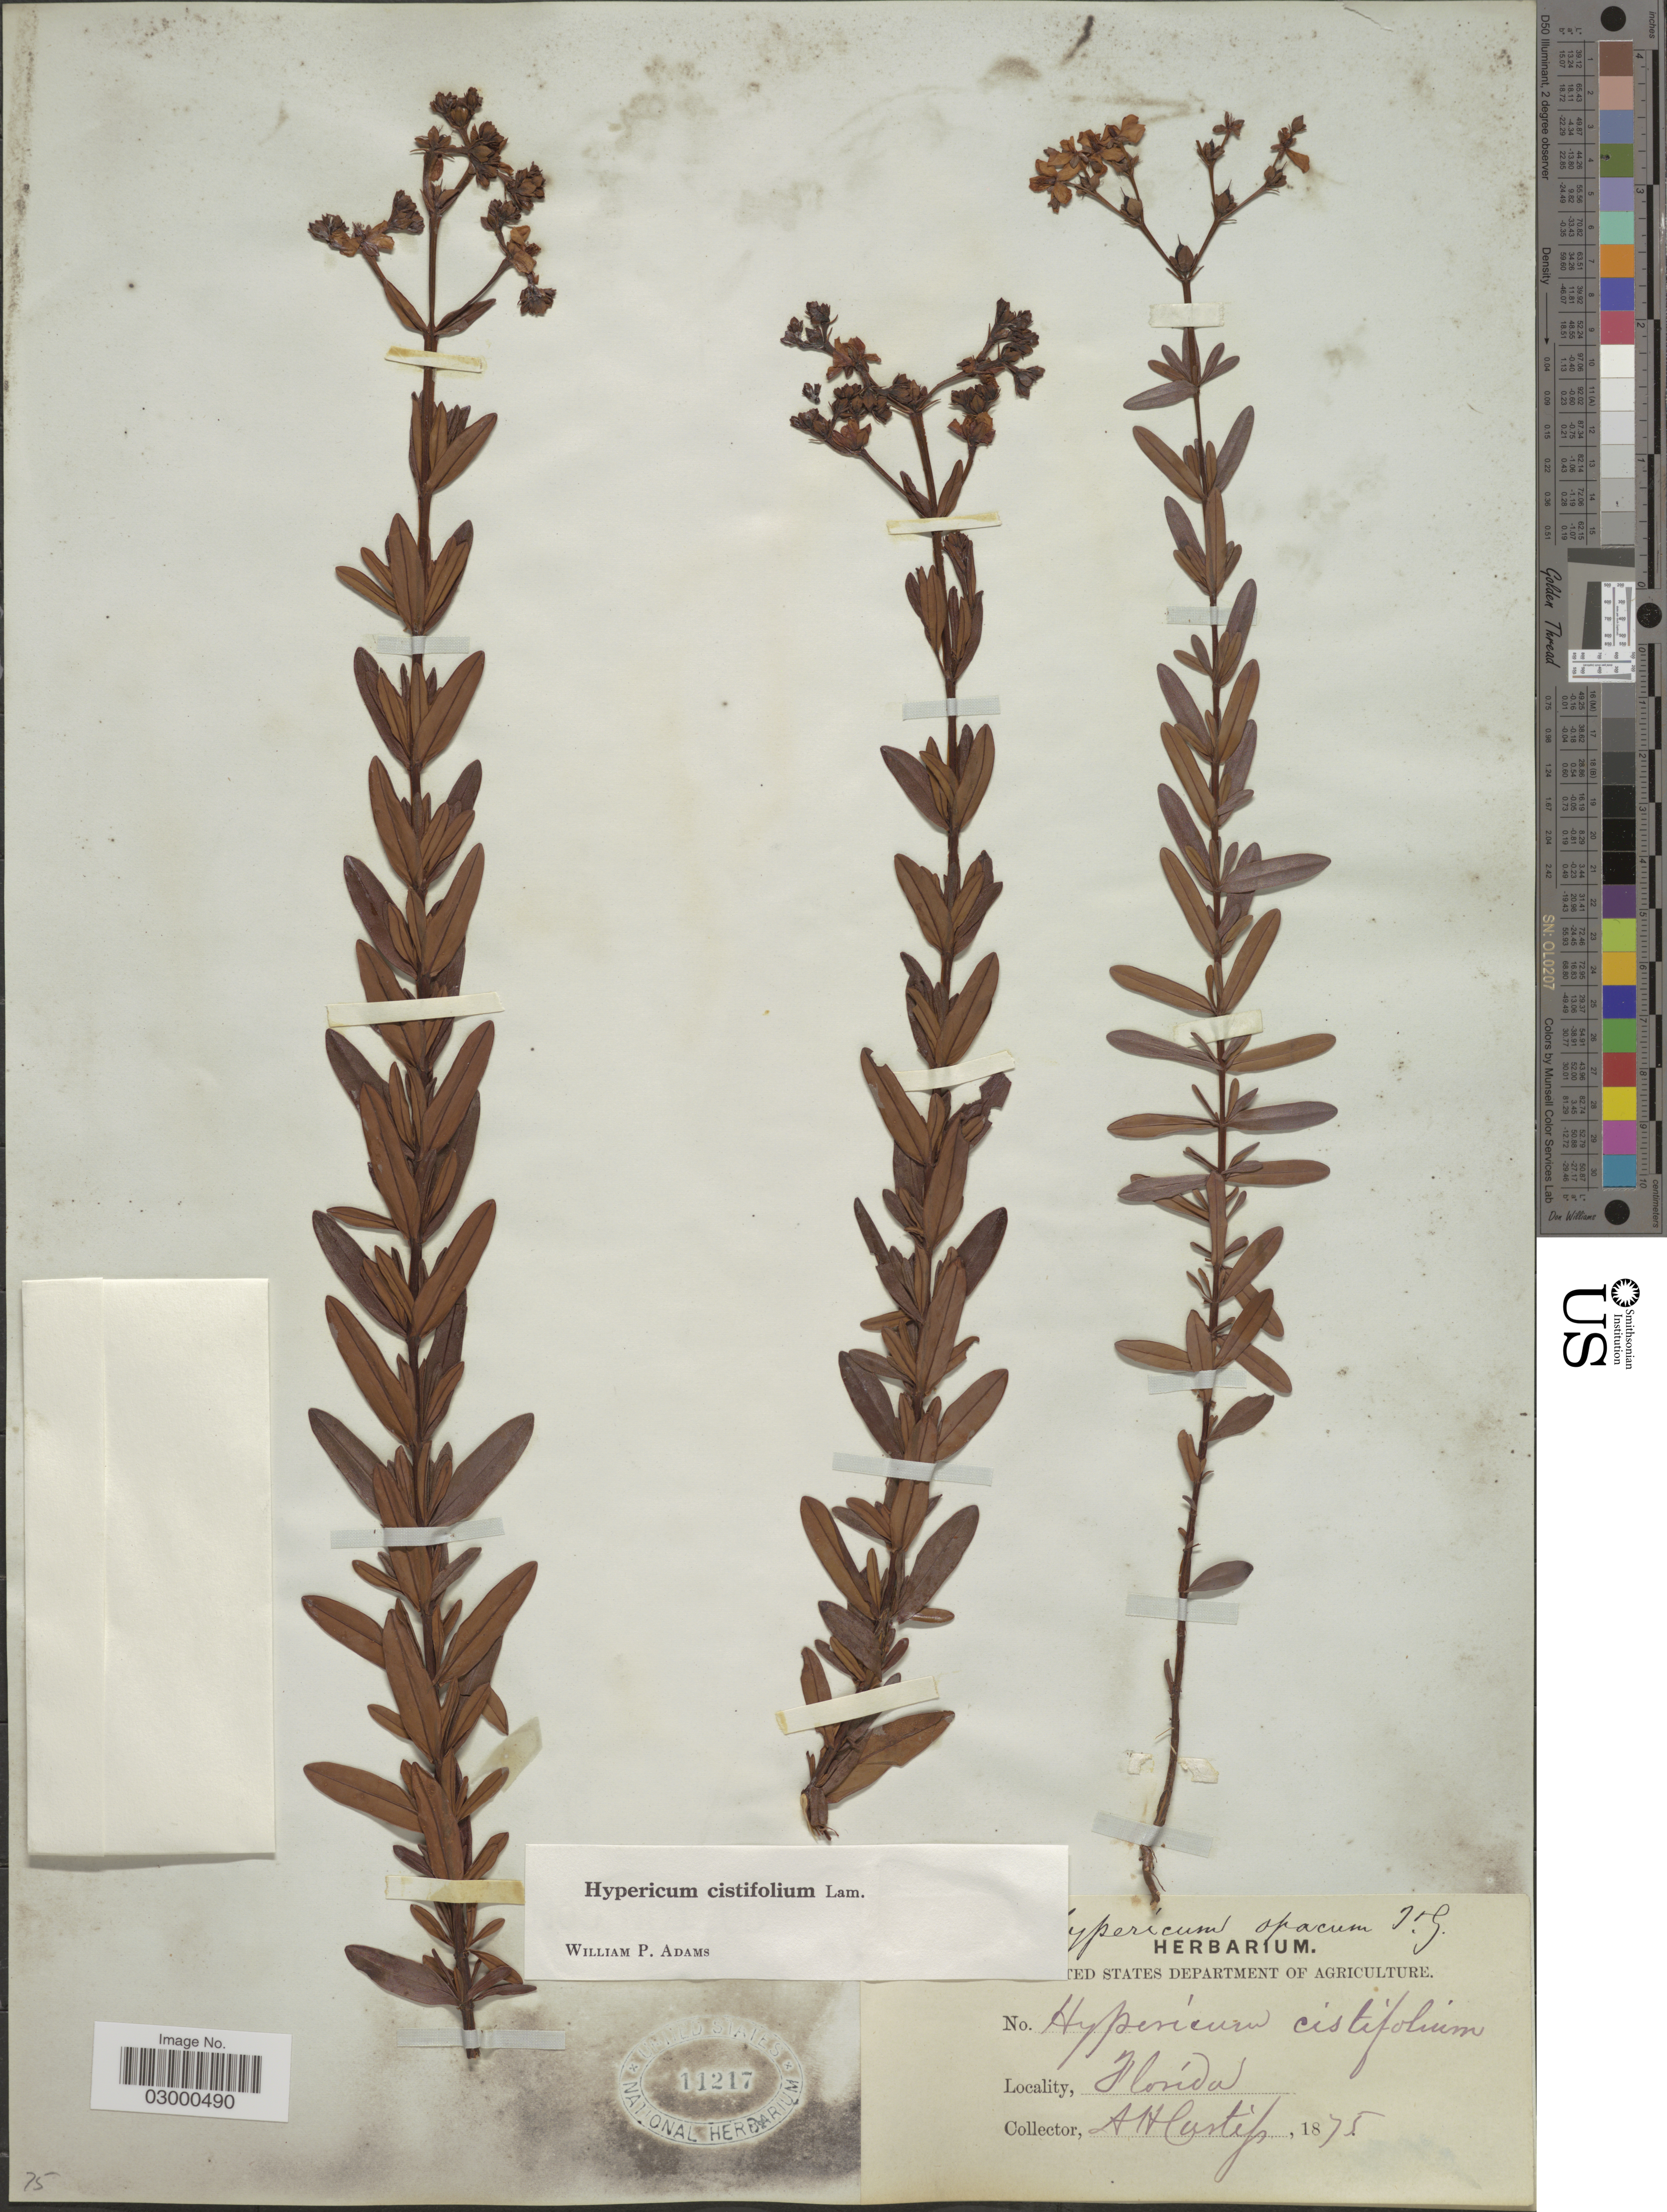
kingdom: Plantae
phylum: Tracheophyta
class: Magnoliopsida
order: Malpighiales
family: Hypericaceae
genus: Hypericum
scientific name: Hypericum cistifolium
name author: Lam.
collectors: A. H. Curtiss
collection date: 1875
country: United States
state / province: Florida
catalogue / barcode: US 11217